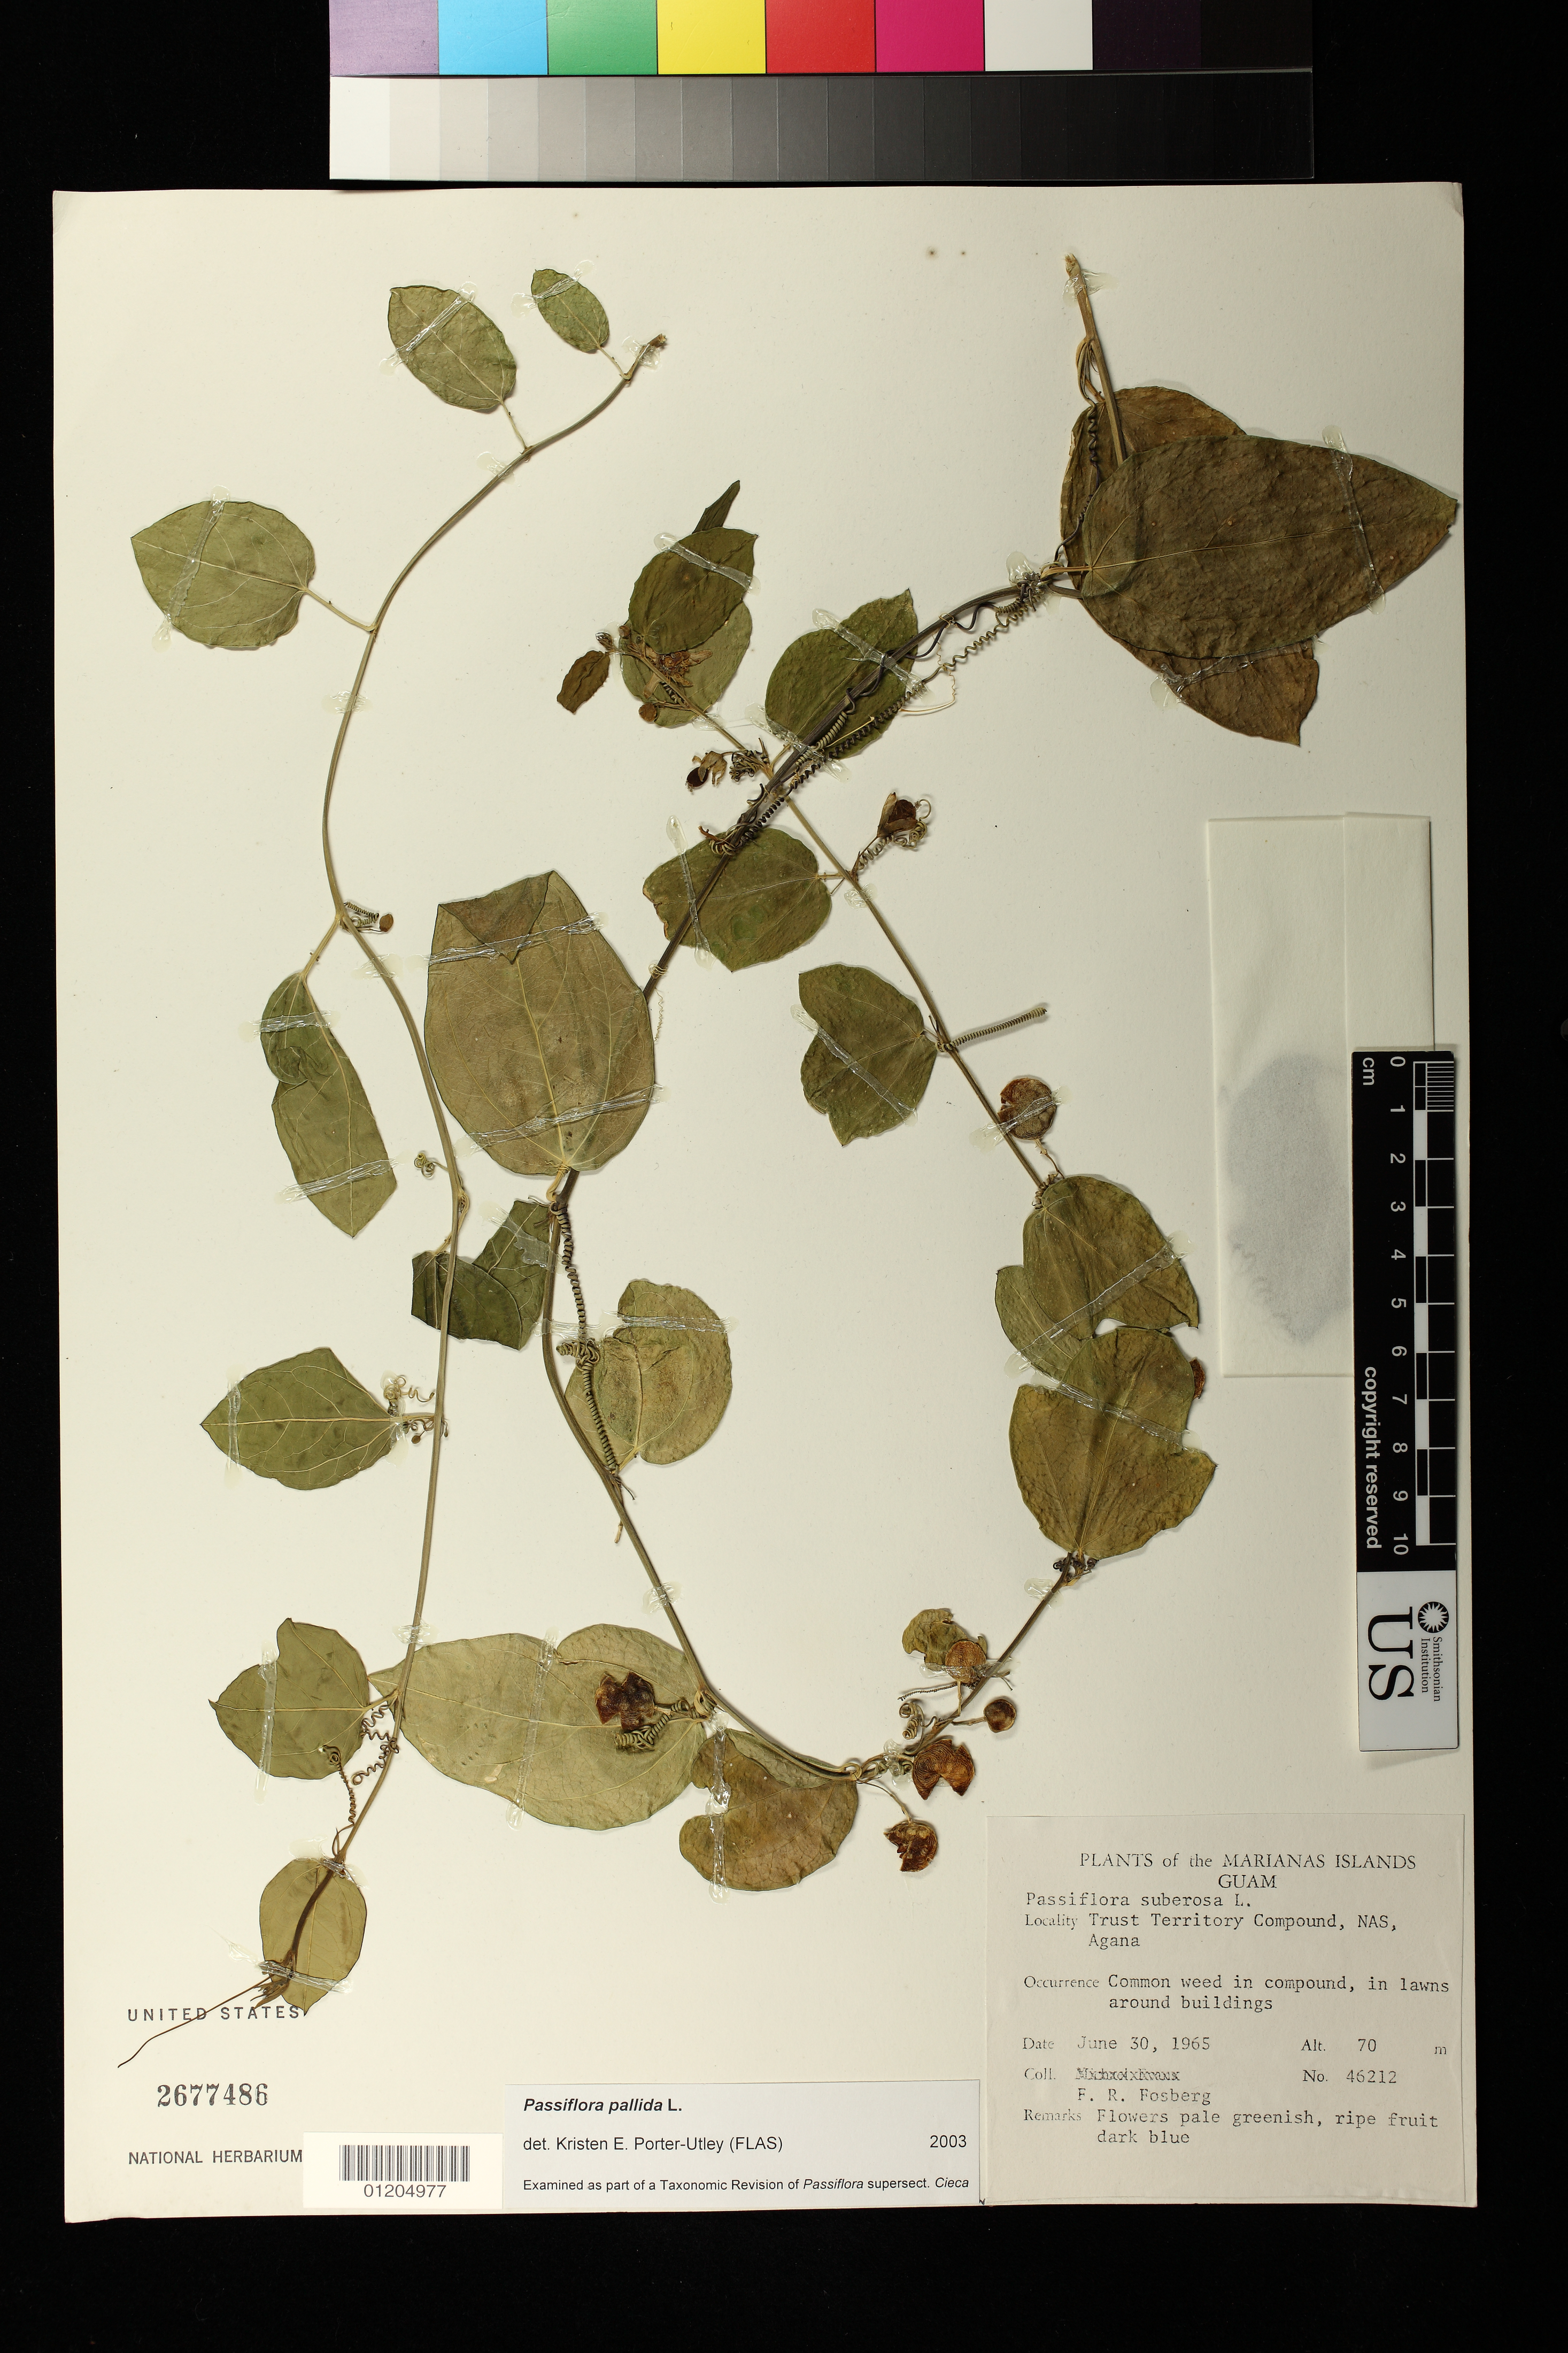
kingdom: Plantae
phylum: Tracheophyta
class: Magnoliopsida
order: Malpighiales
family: Passifloraceae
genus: Passiflora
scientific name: Passiflora pallida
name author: L.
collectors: F. R. Fosberg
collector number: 46212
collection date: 1965-06-30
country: Guam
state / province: Hagatna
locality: Trust Territory Compound, NAS, Agana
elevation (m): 70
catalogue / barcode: US 2677486